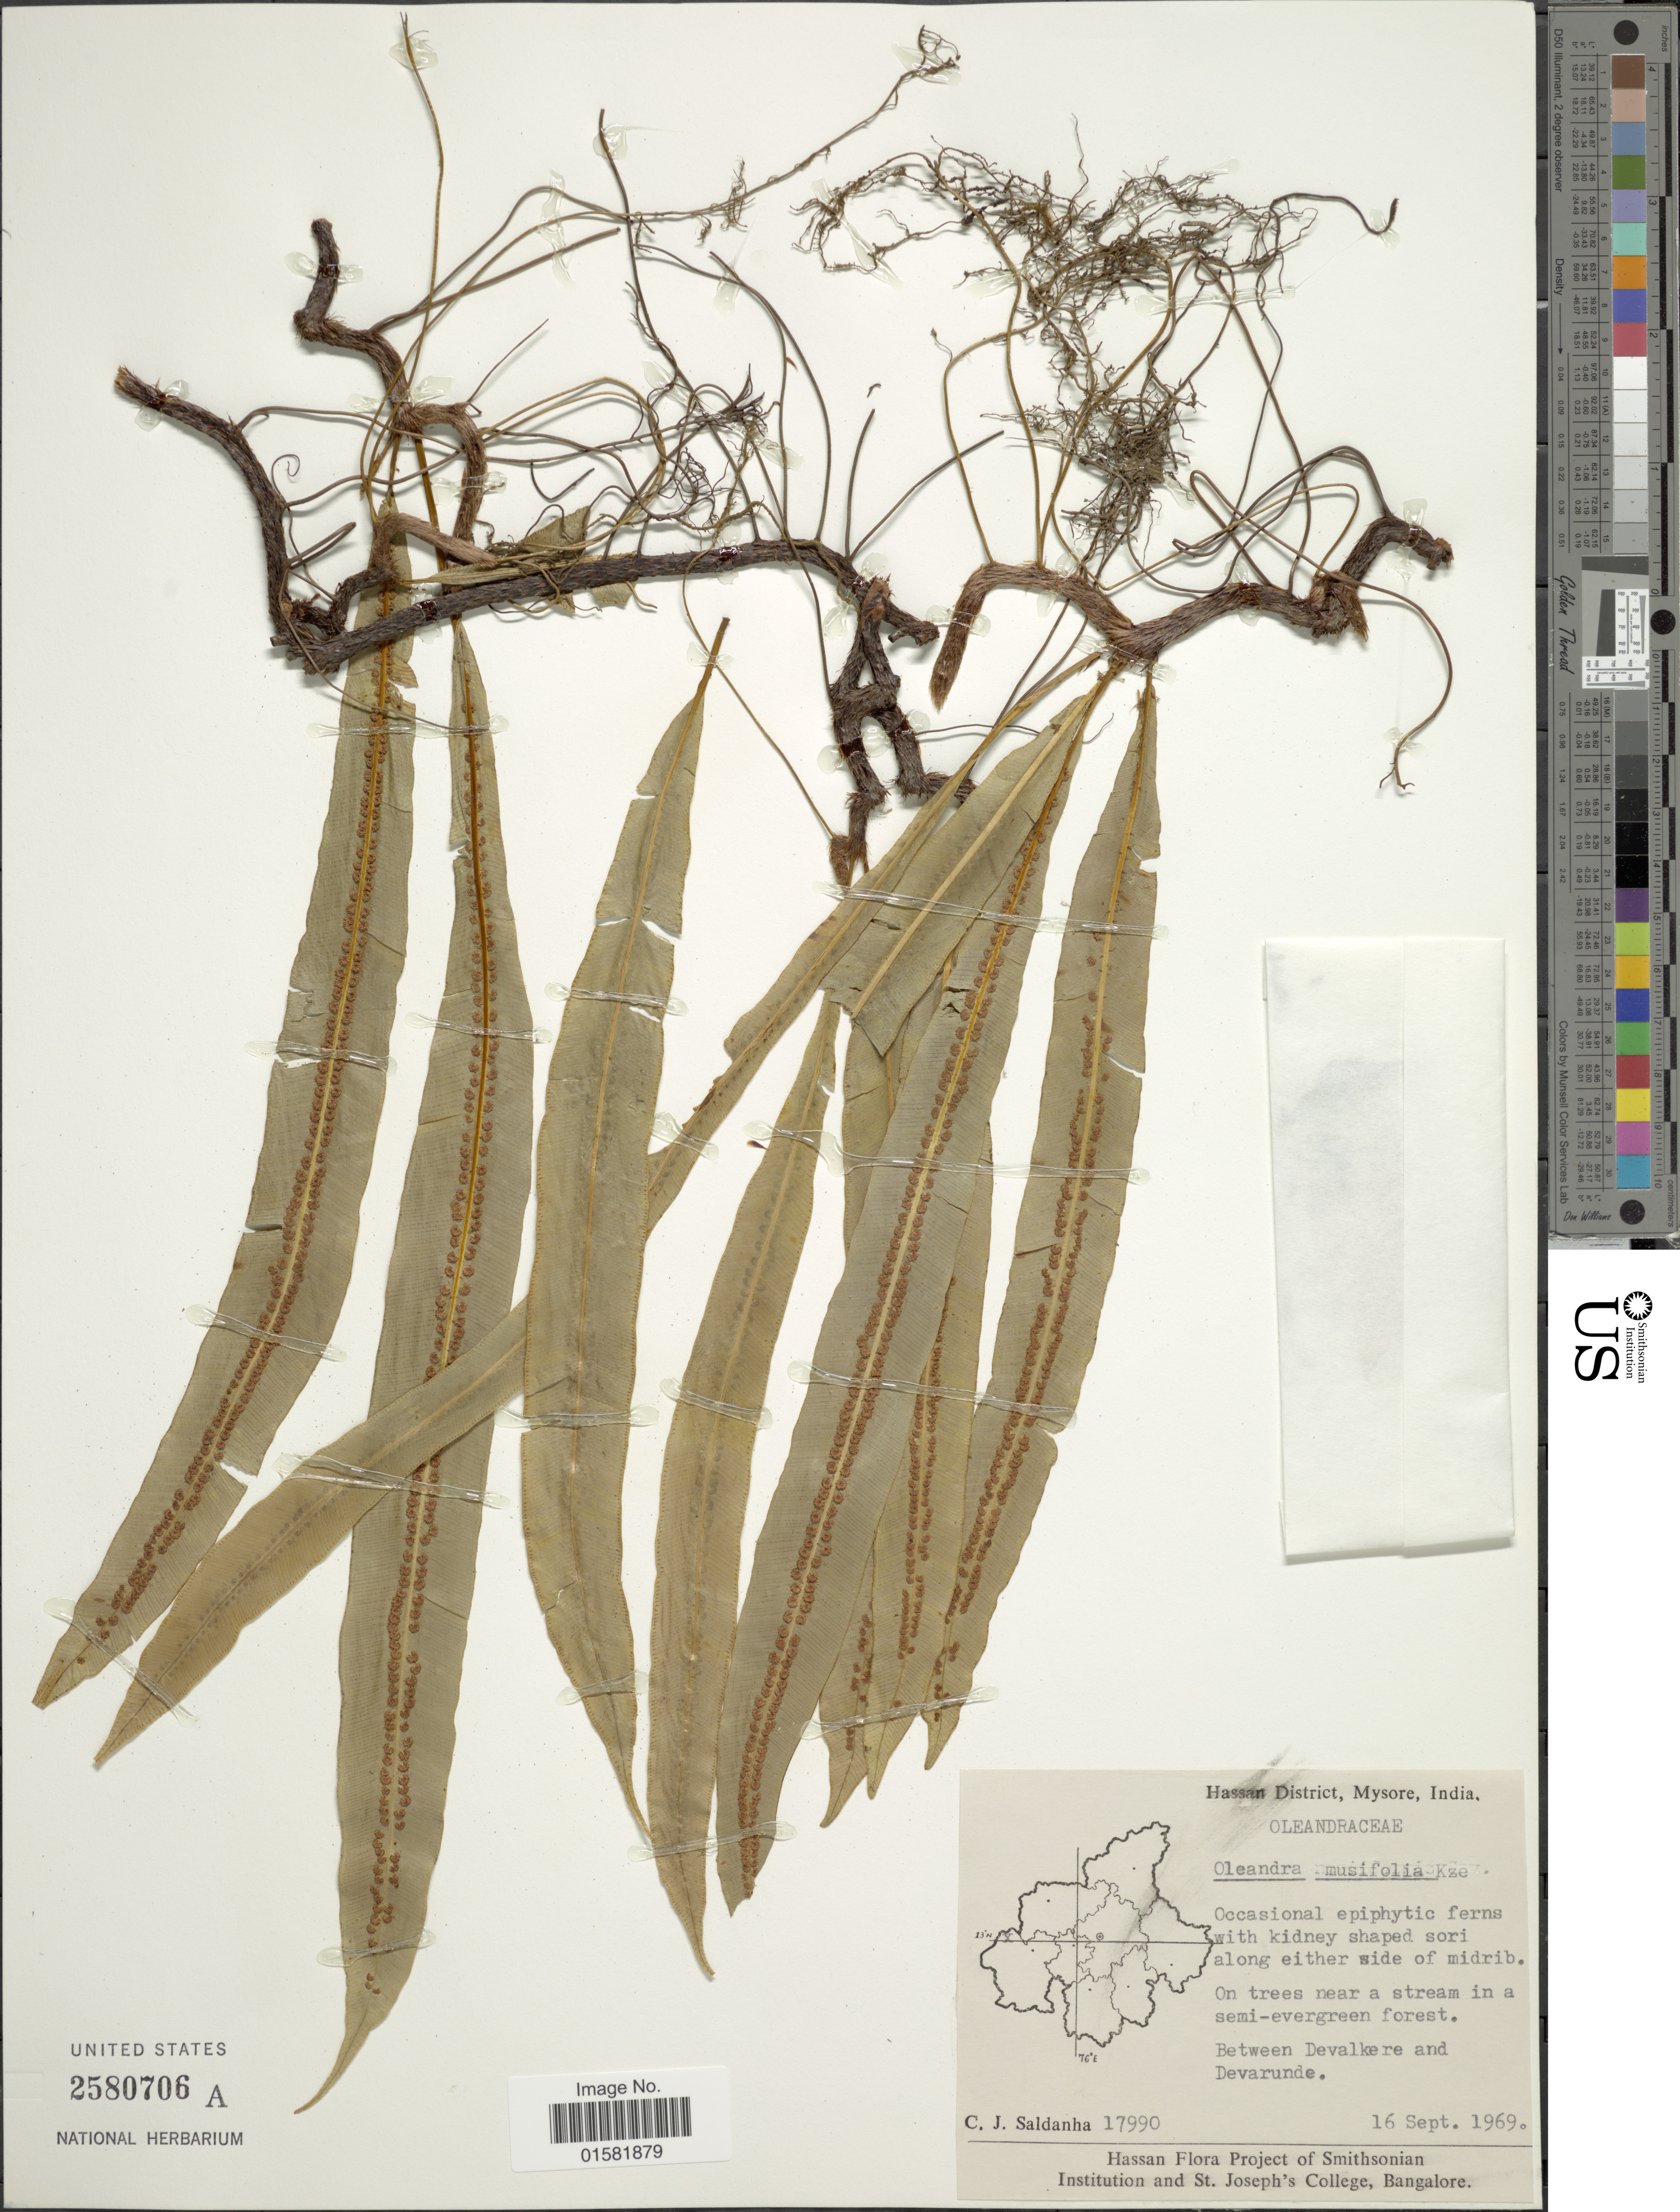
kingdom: Plantae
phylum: Tracheophyta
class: Polypodiopsida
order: Polypodiales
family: Oleandraceae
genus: Oleandra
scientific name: Oleandra musifolia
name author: (Bedd.) C. Presl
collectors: C. J. Saldanha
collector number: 17990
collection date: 1969-09-16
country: India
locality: Hassan District, Mysore, India, between Devalkere and Devarunde.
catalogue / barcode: US 2580706A